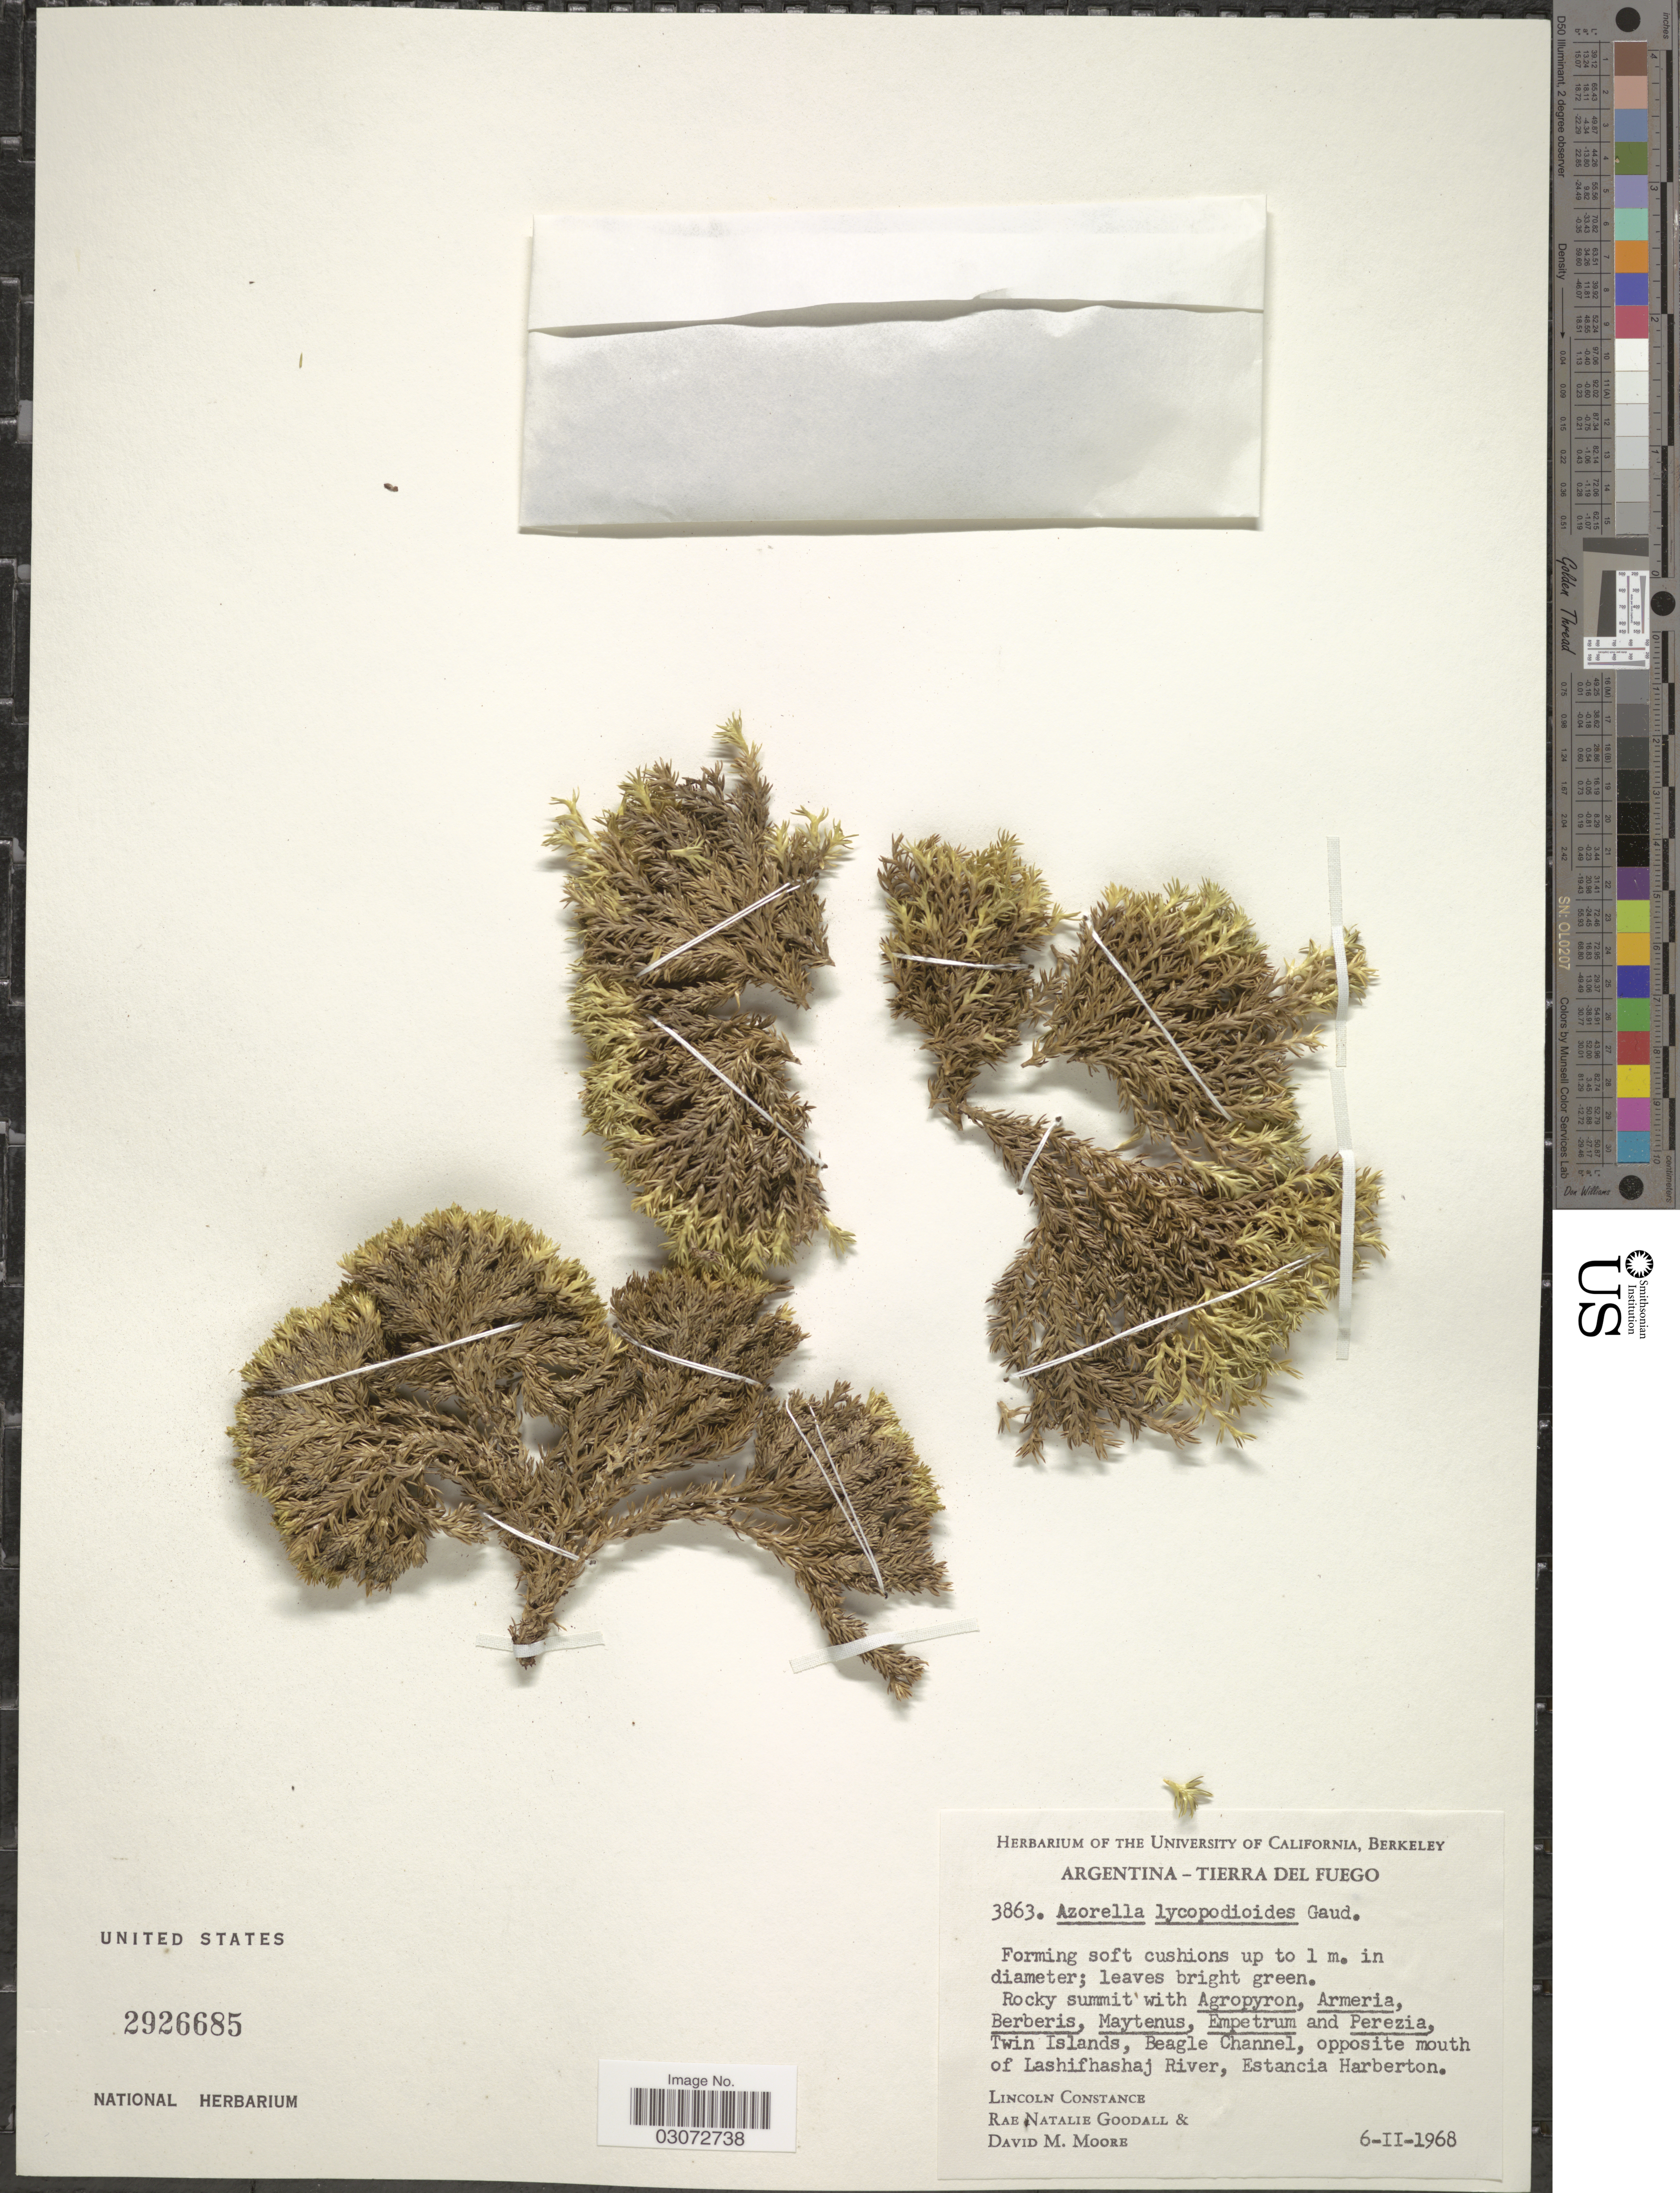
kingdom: Plantae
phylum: Tracheophyta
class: Magnoliopsida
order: Apiales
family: Apiaceae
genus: Azorella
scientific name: Azorella lycopodioides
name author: Gaudich.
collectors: L. Constance, R. Goodall & D. Moore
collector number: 3863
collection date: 1968-02-06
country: Argentina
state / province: Tierra del Fuego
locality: Twin Island, Beagle Channel, opposite mouth of Lashifhashaj River, Estancia Harberton.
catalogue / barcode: US 2926685